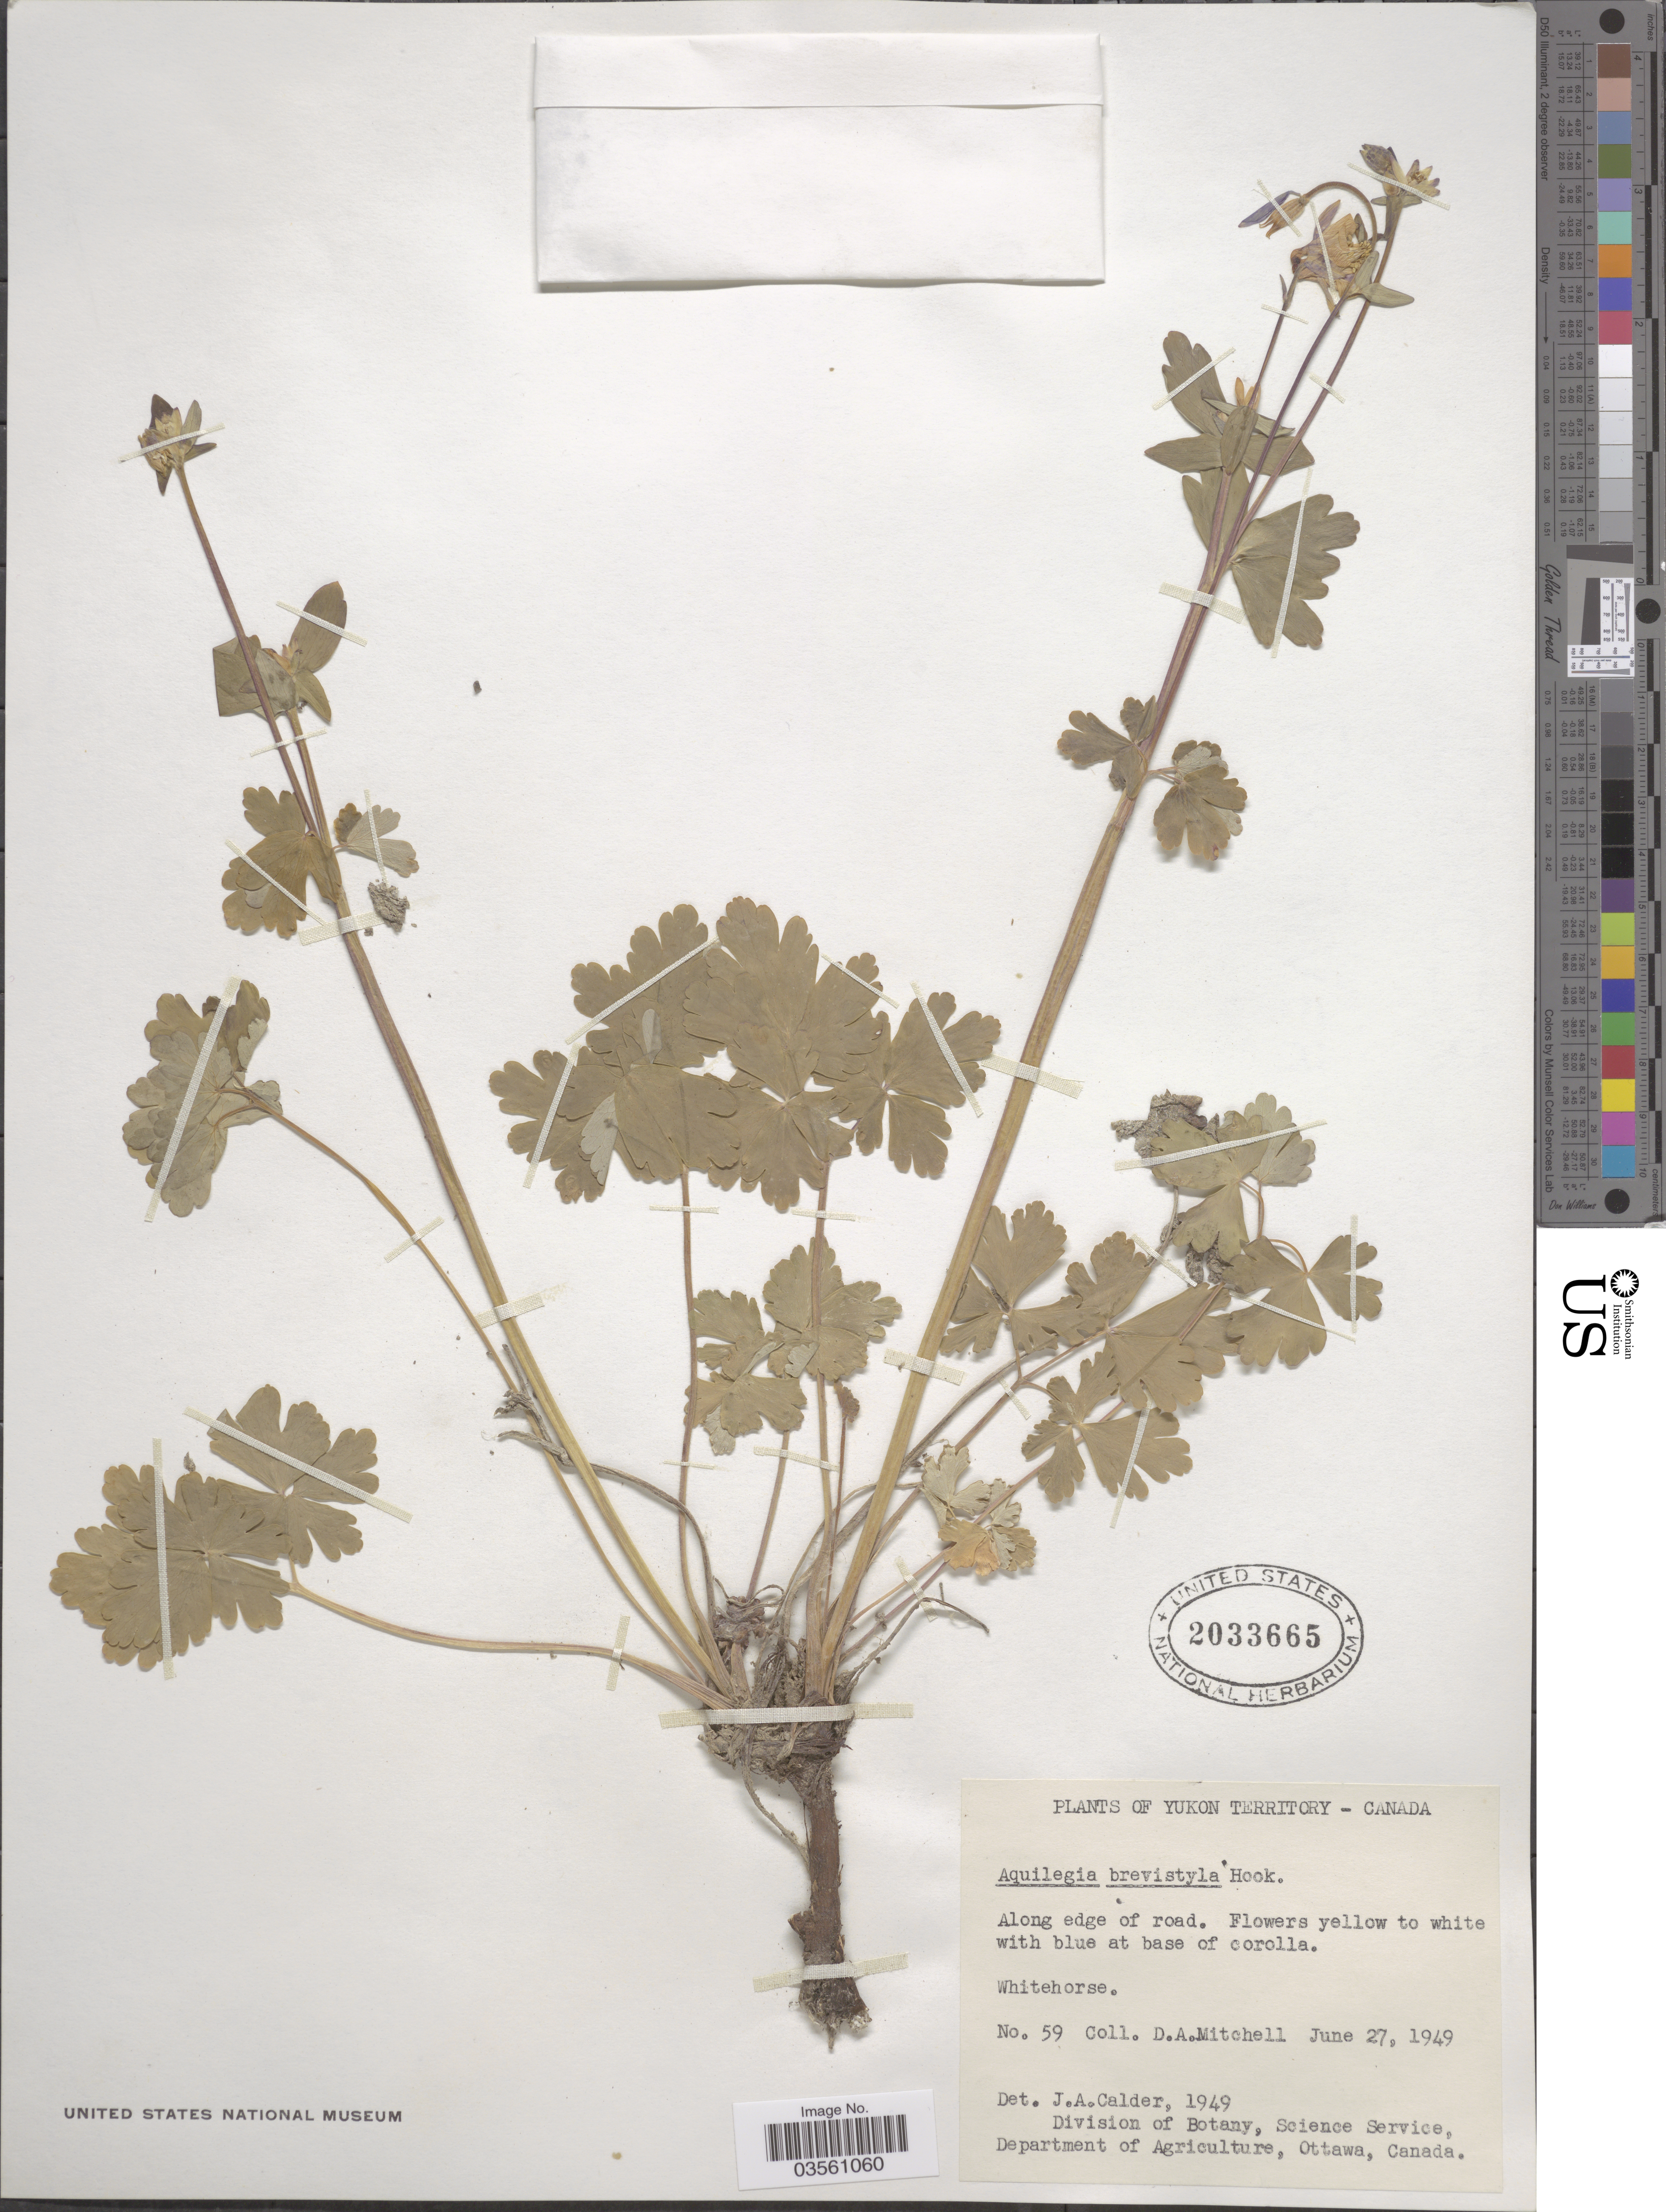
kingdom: Plantae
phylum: Tracheophyta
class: Magnoliopsida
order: Ranunculales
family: Ranunculaceae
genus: Aquilegia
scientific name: Aquilegia brevistyla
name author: Hook.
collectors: D. Mitchell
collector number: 59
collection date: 1949-06-27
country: Canada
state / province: Yukon Territory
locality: Whitehorse.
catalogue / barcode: US 2033665